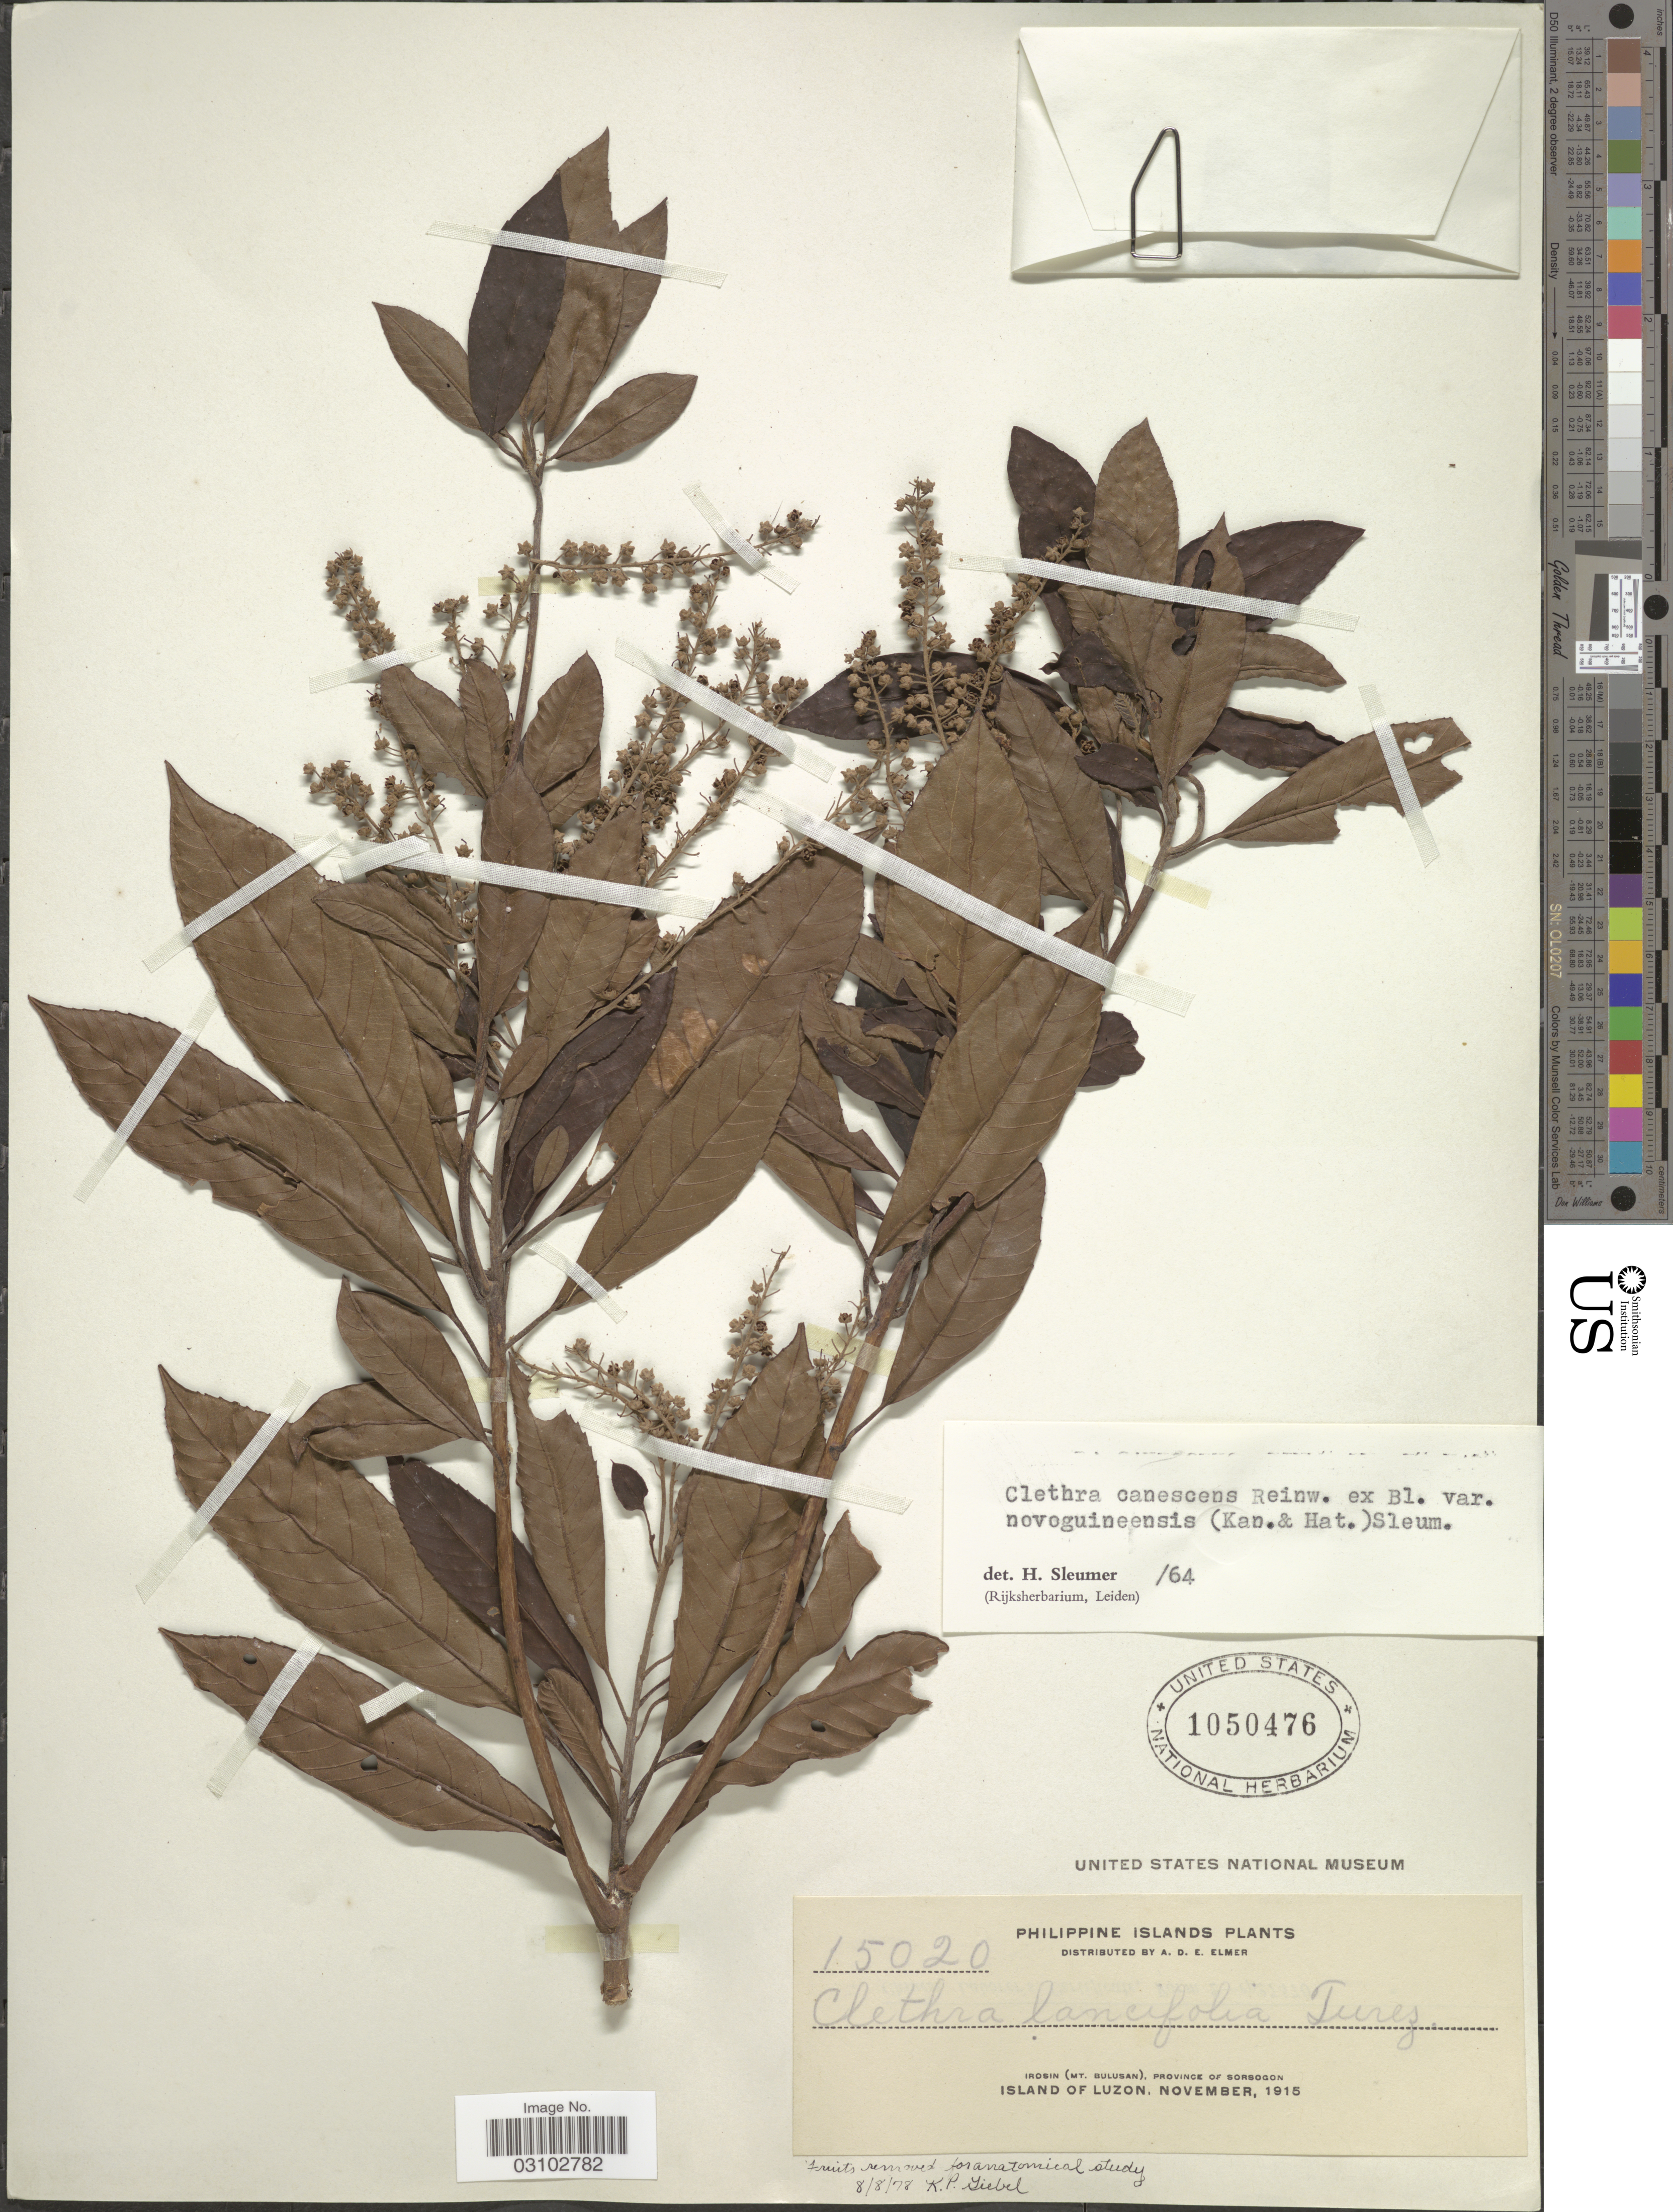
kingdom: Plantae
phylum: Tracheophyta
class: Magnoliopsida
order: Ericales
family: Clethraceae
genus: Clethra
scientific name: Clethra canescens var. novoguineensis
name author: (Kaneh. & Hatus.) Sleumer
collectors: A. D. E. Elmer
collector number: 15020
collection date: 1915-11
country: Philippines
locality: Philippine Islands. Irosin (Mt. Bulusan), Province of Sorsogon. Island of Luzon.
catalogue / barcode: US 1050476